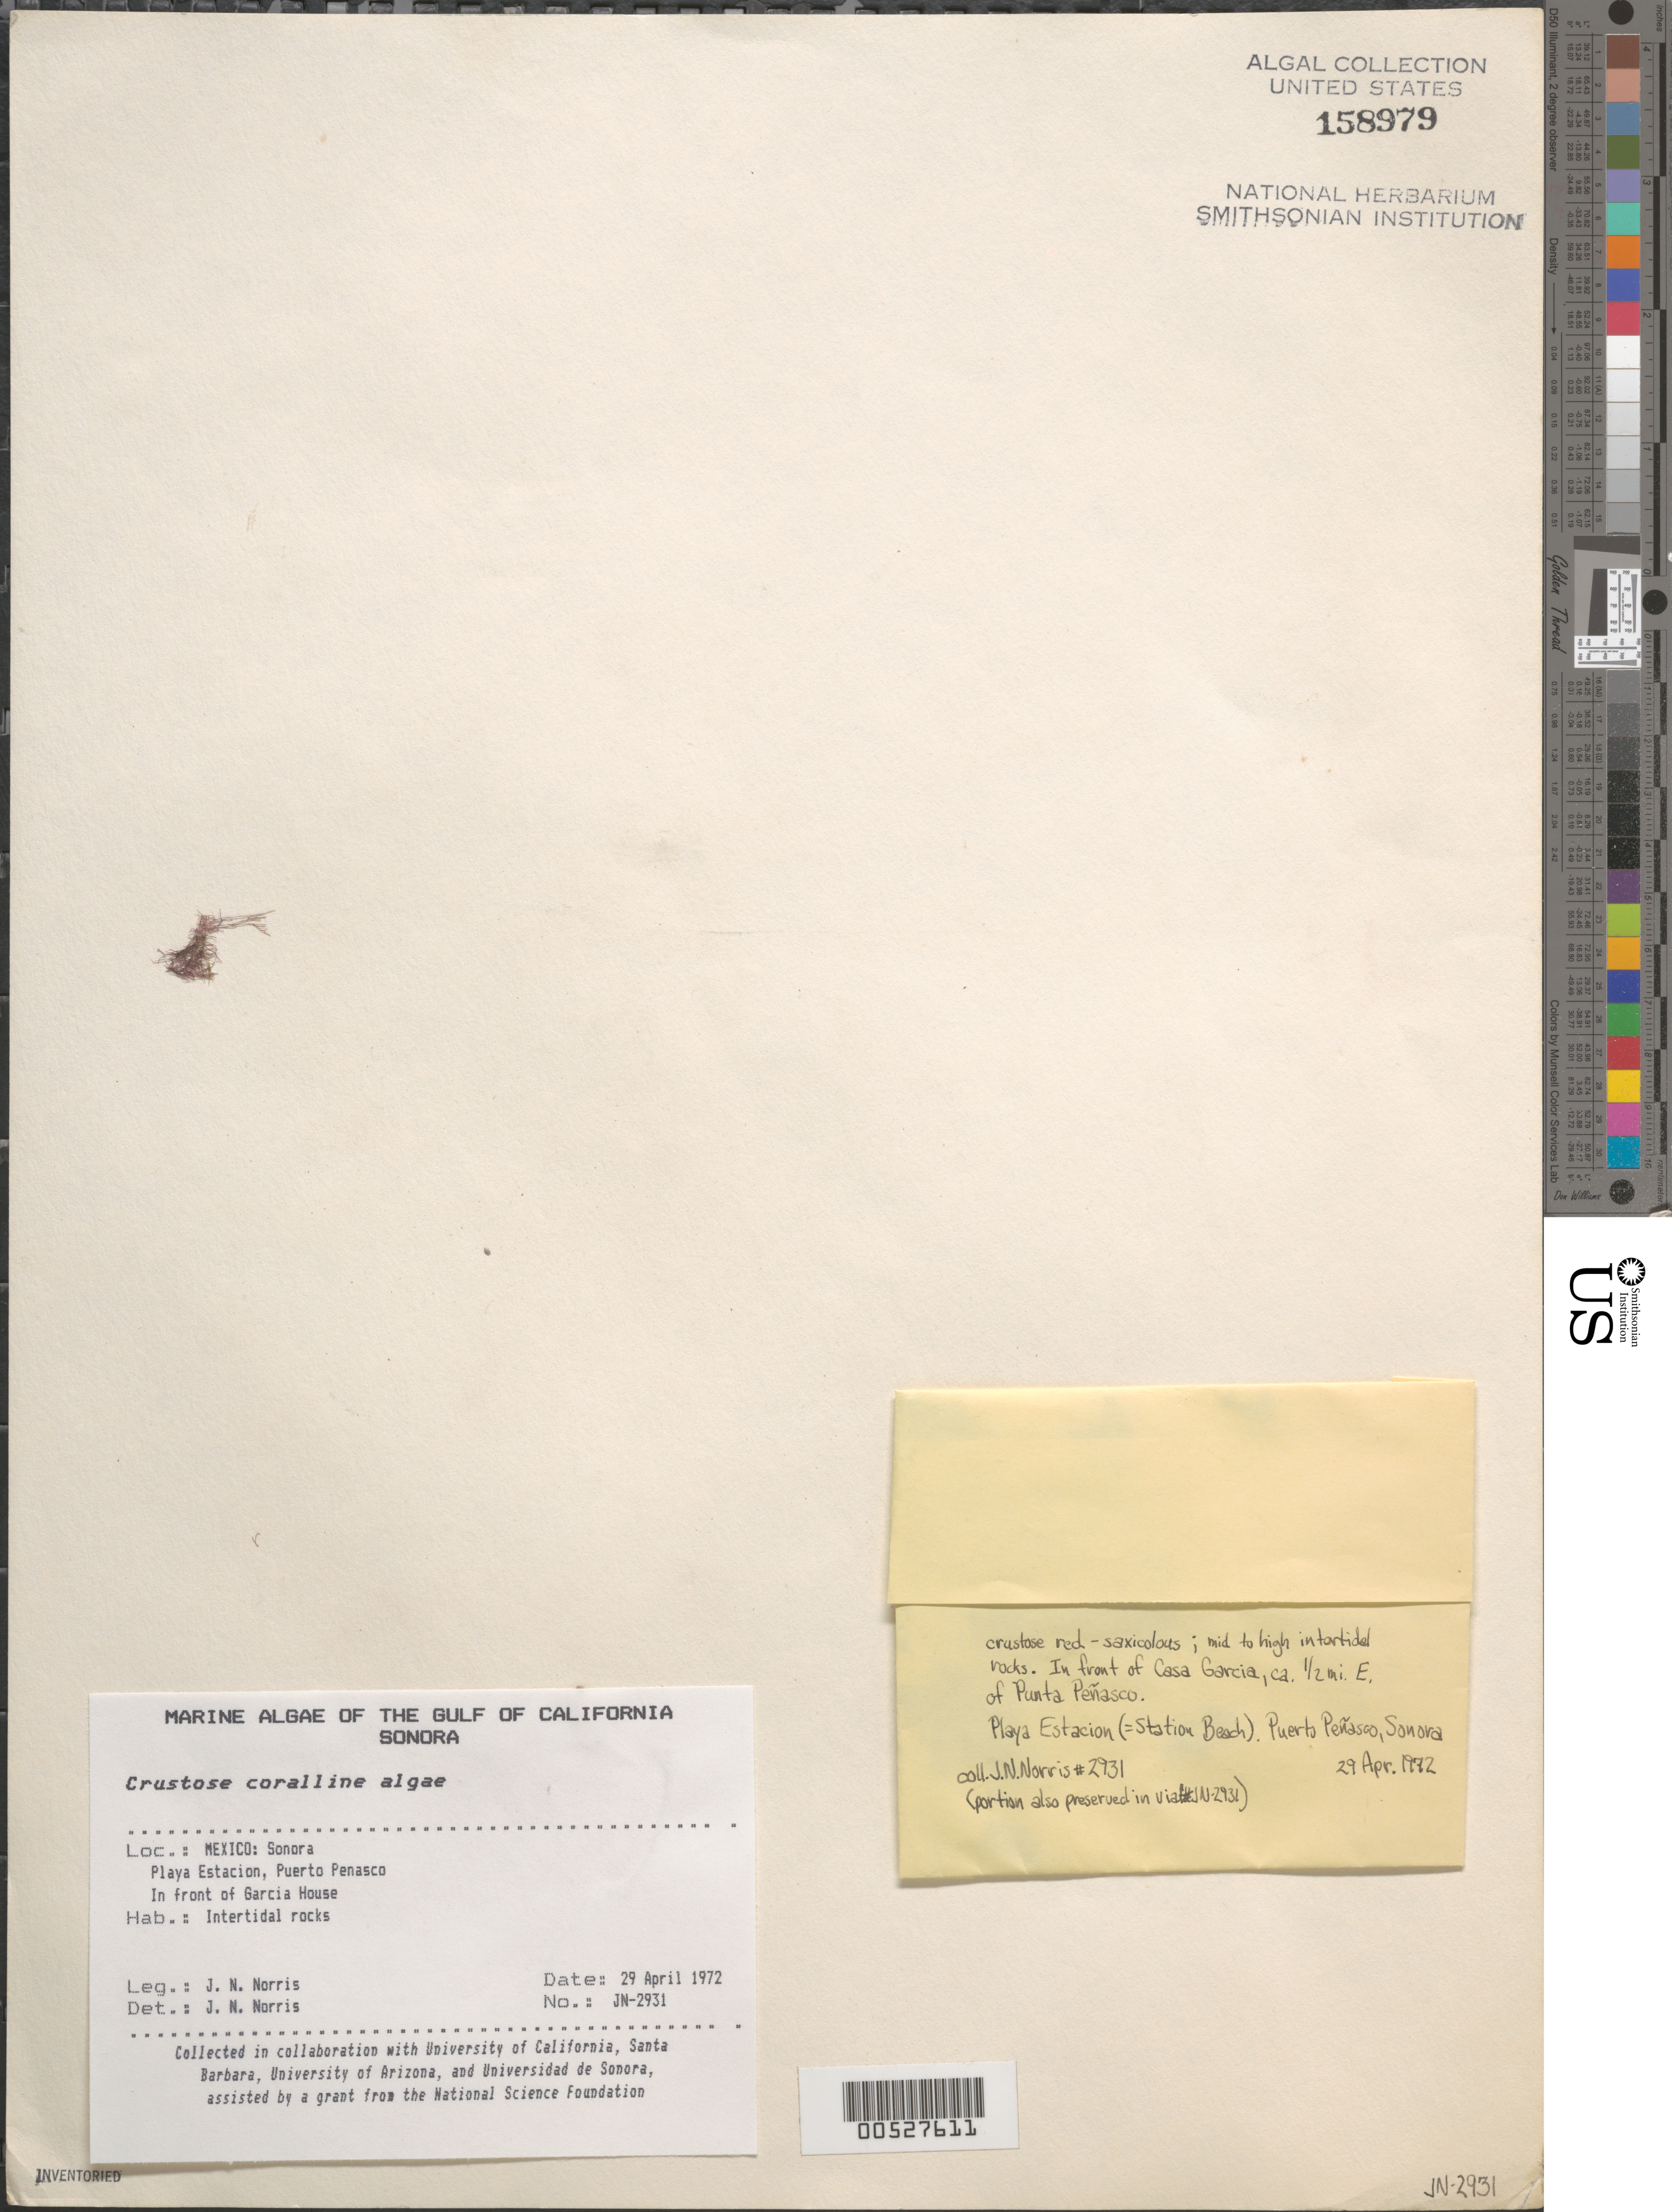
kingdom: Plantae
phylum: Rhodophyta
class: Florideophyceae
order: Corallinales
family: Corallinaceae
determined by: Norris, James N.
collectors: J. N. Norris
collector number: JN-2931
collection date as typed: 29 Apr 1972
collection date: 1972-04-29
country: Mexico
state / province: Sonora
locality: Playa Estacion, Puerto Penasco, Garcia house shore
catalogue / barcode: US 158979